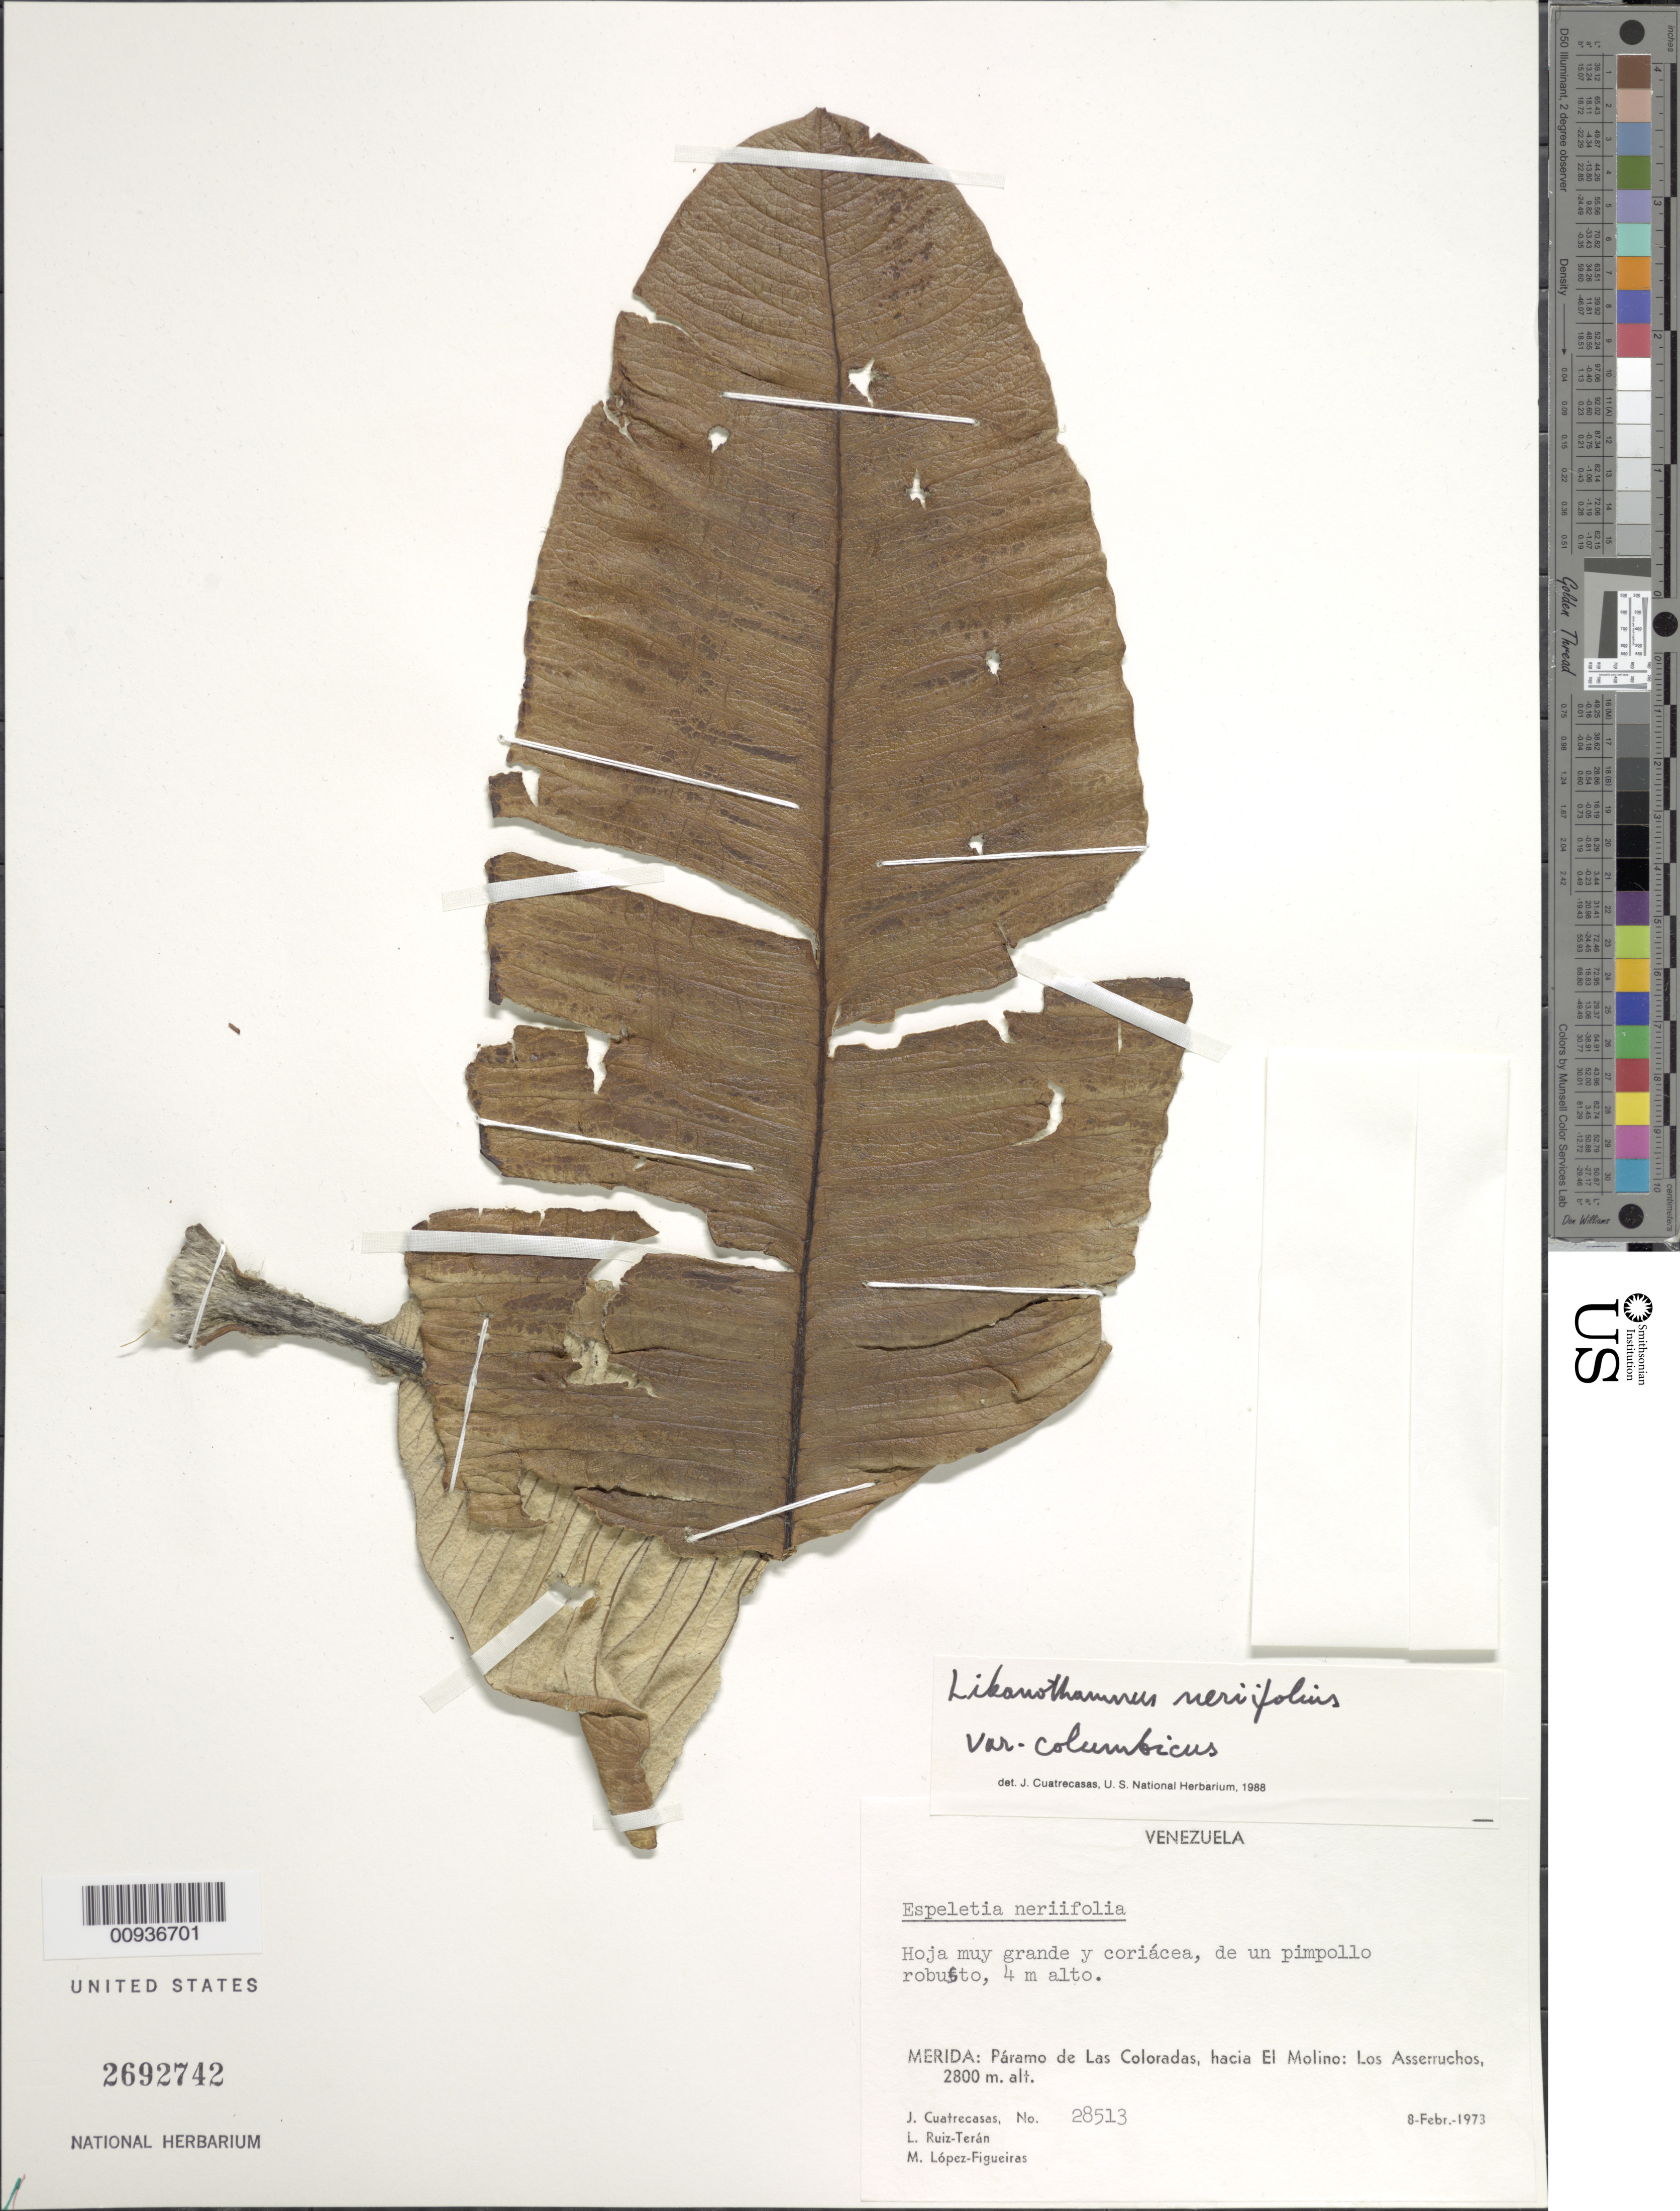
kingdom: Plantae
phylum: Tracheophyta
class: Magnoliopsida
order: Asterales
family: Asteraceae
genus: Libanothamnus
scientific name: Libanothamnus neriifolius var. columbicus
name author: (Cuatrec.) Cuatrec.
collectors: J. Cuatrecasas, L. E. Ruíz-Terán & M. López Figueiras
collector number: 28513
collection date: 1973-02-08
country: Venezuela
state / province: Mérida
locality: Paramo de Las Coloradas, hacia El Molino, Los Asserruchos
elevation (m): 2800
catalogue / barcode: US 2692742